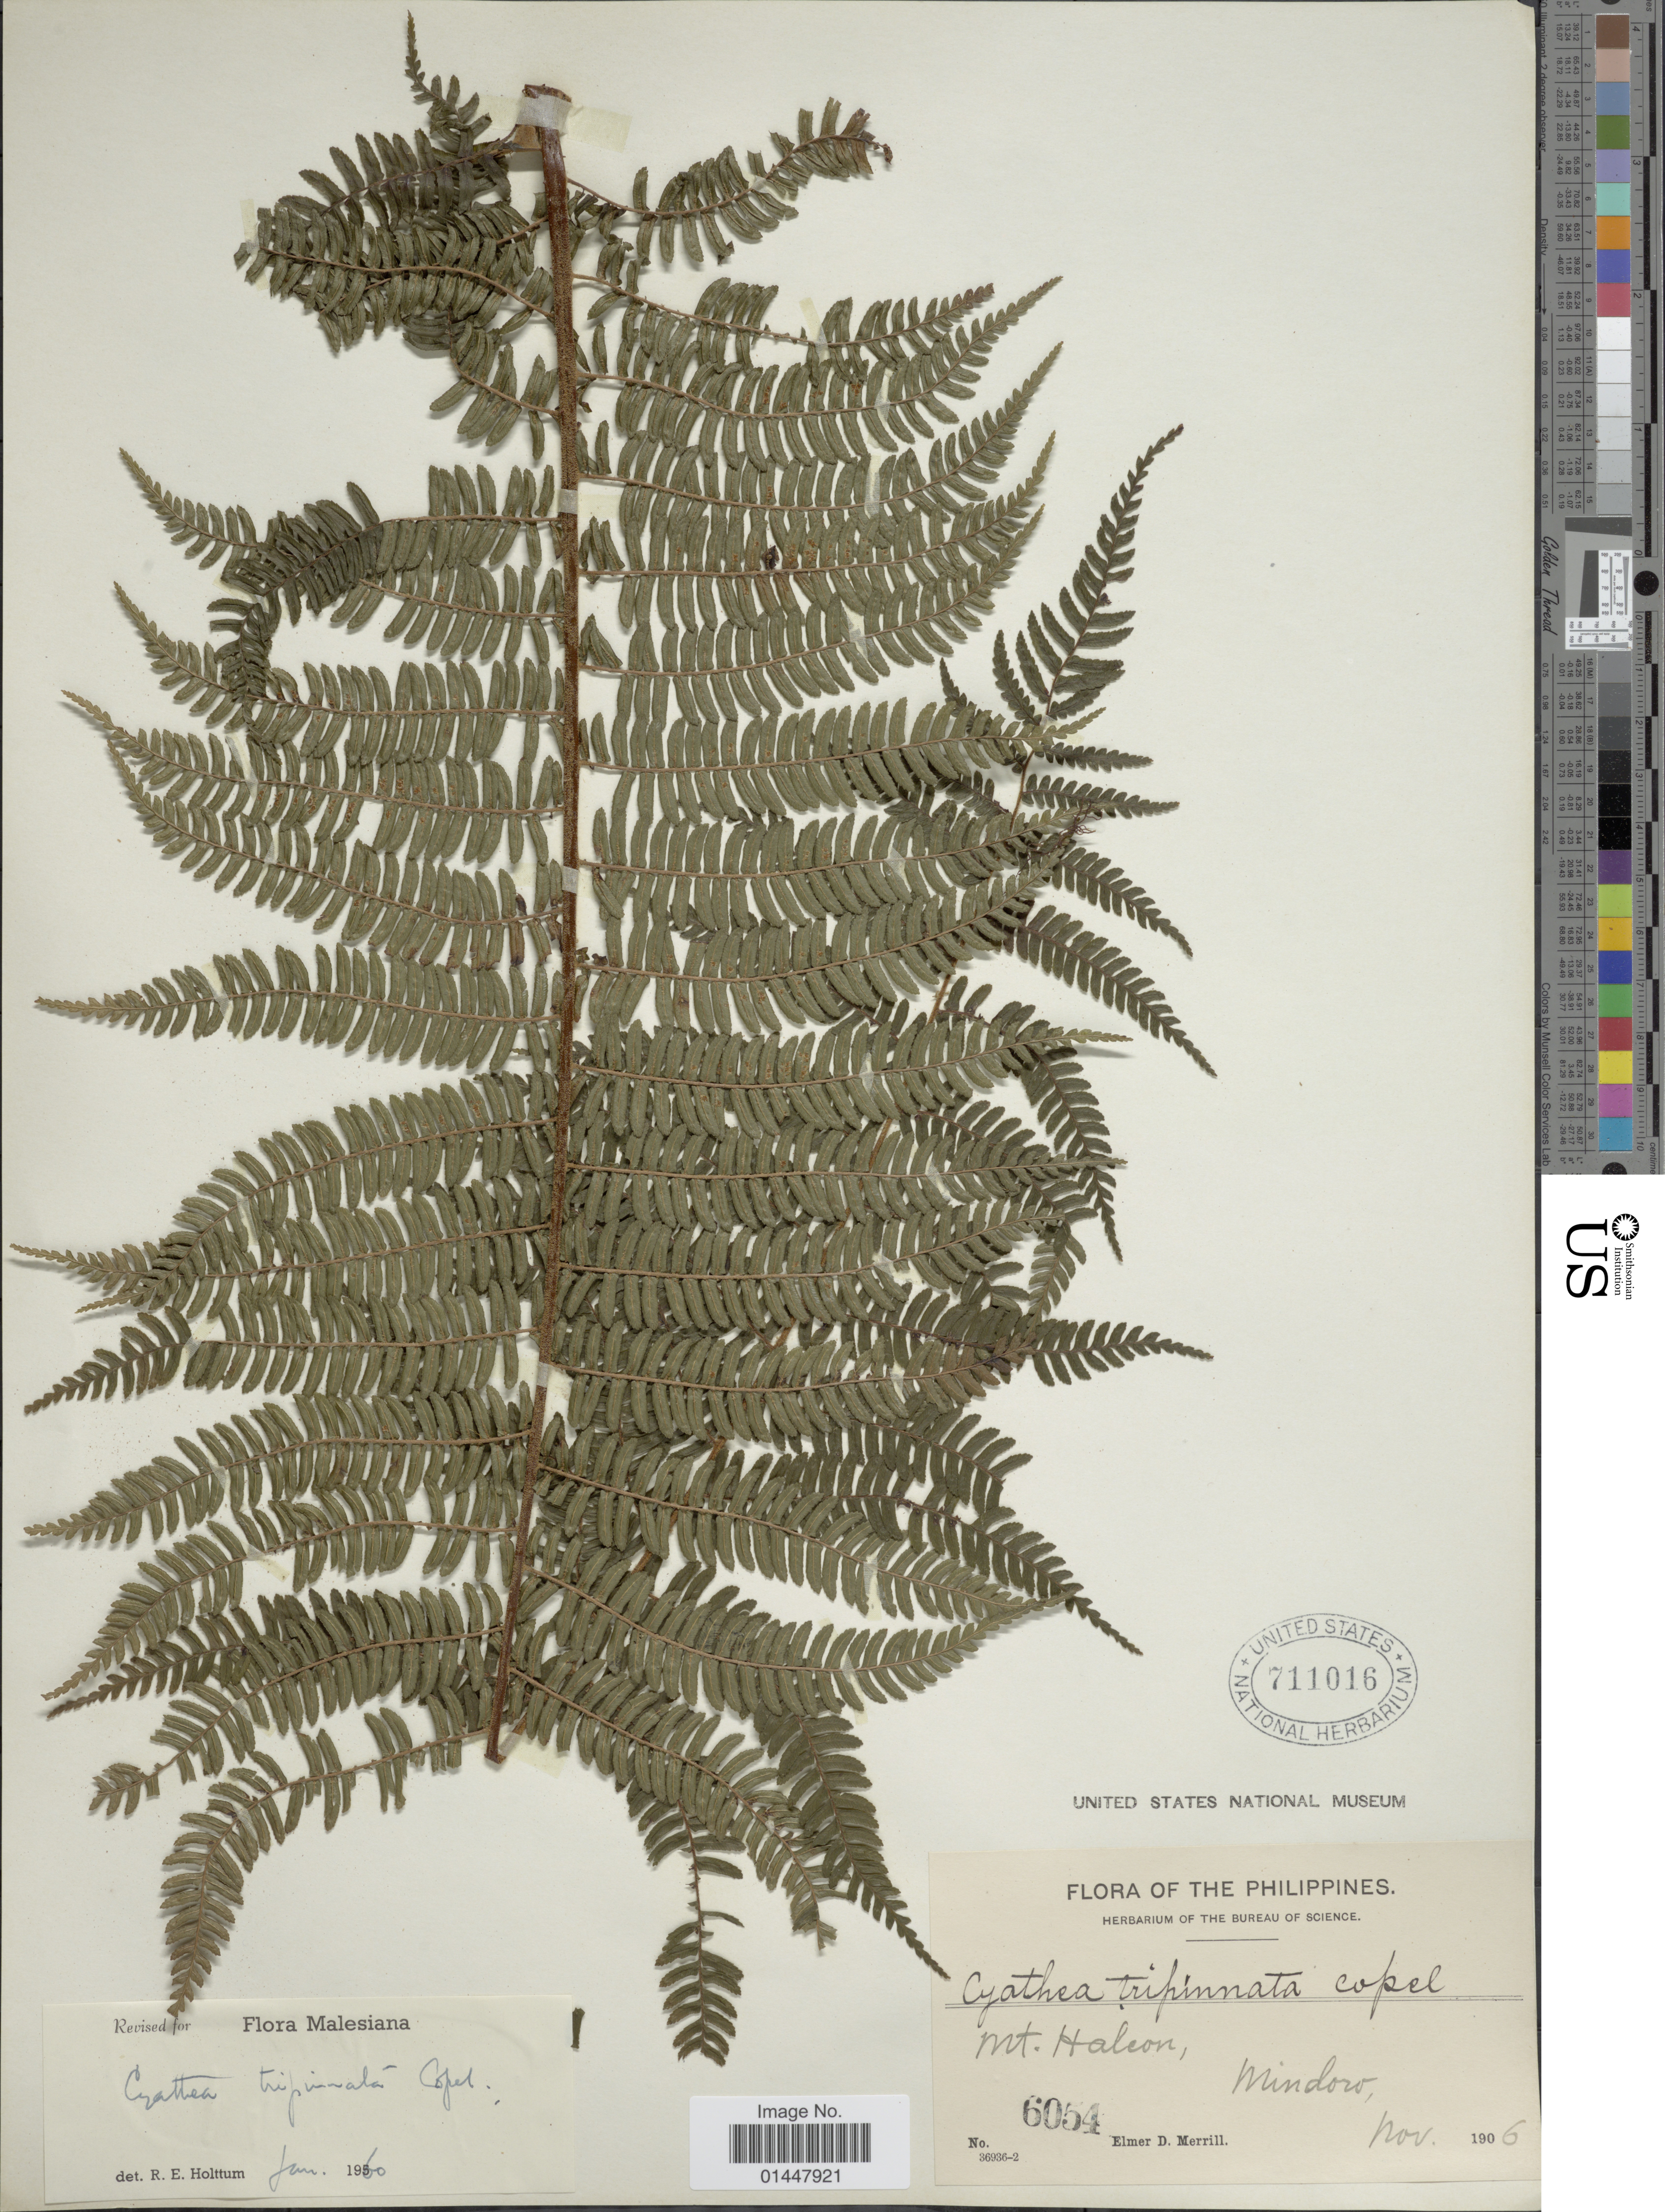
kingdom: Plantae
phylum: Tracheophyta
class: Polypodiopsida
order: Cyatheales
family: Cyatheaceae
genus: Sphaeropteris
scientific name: Sphaeropteris tripinnata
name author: (Copel.) R.M. Tryon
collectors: E. D. Merrill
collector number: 6054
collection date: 1906-11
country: Philippines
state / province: Mimaropa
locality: Mt. Haleon, Mindoro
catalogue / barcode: US 711016